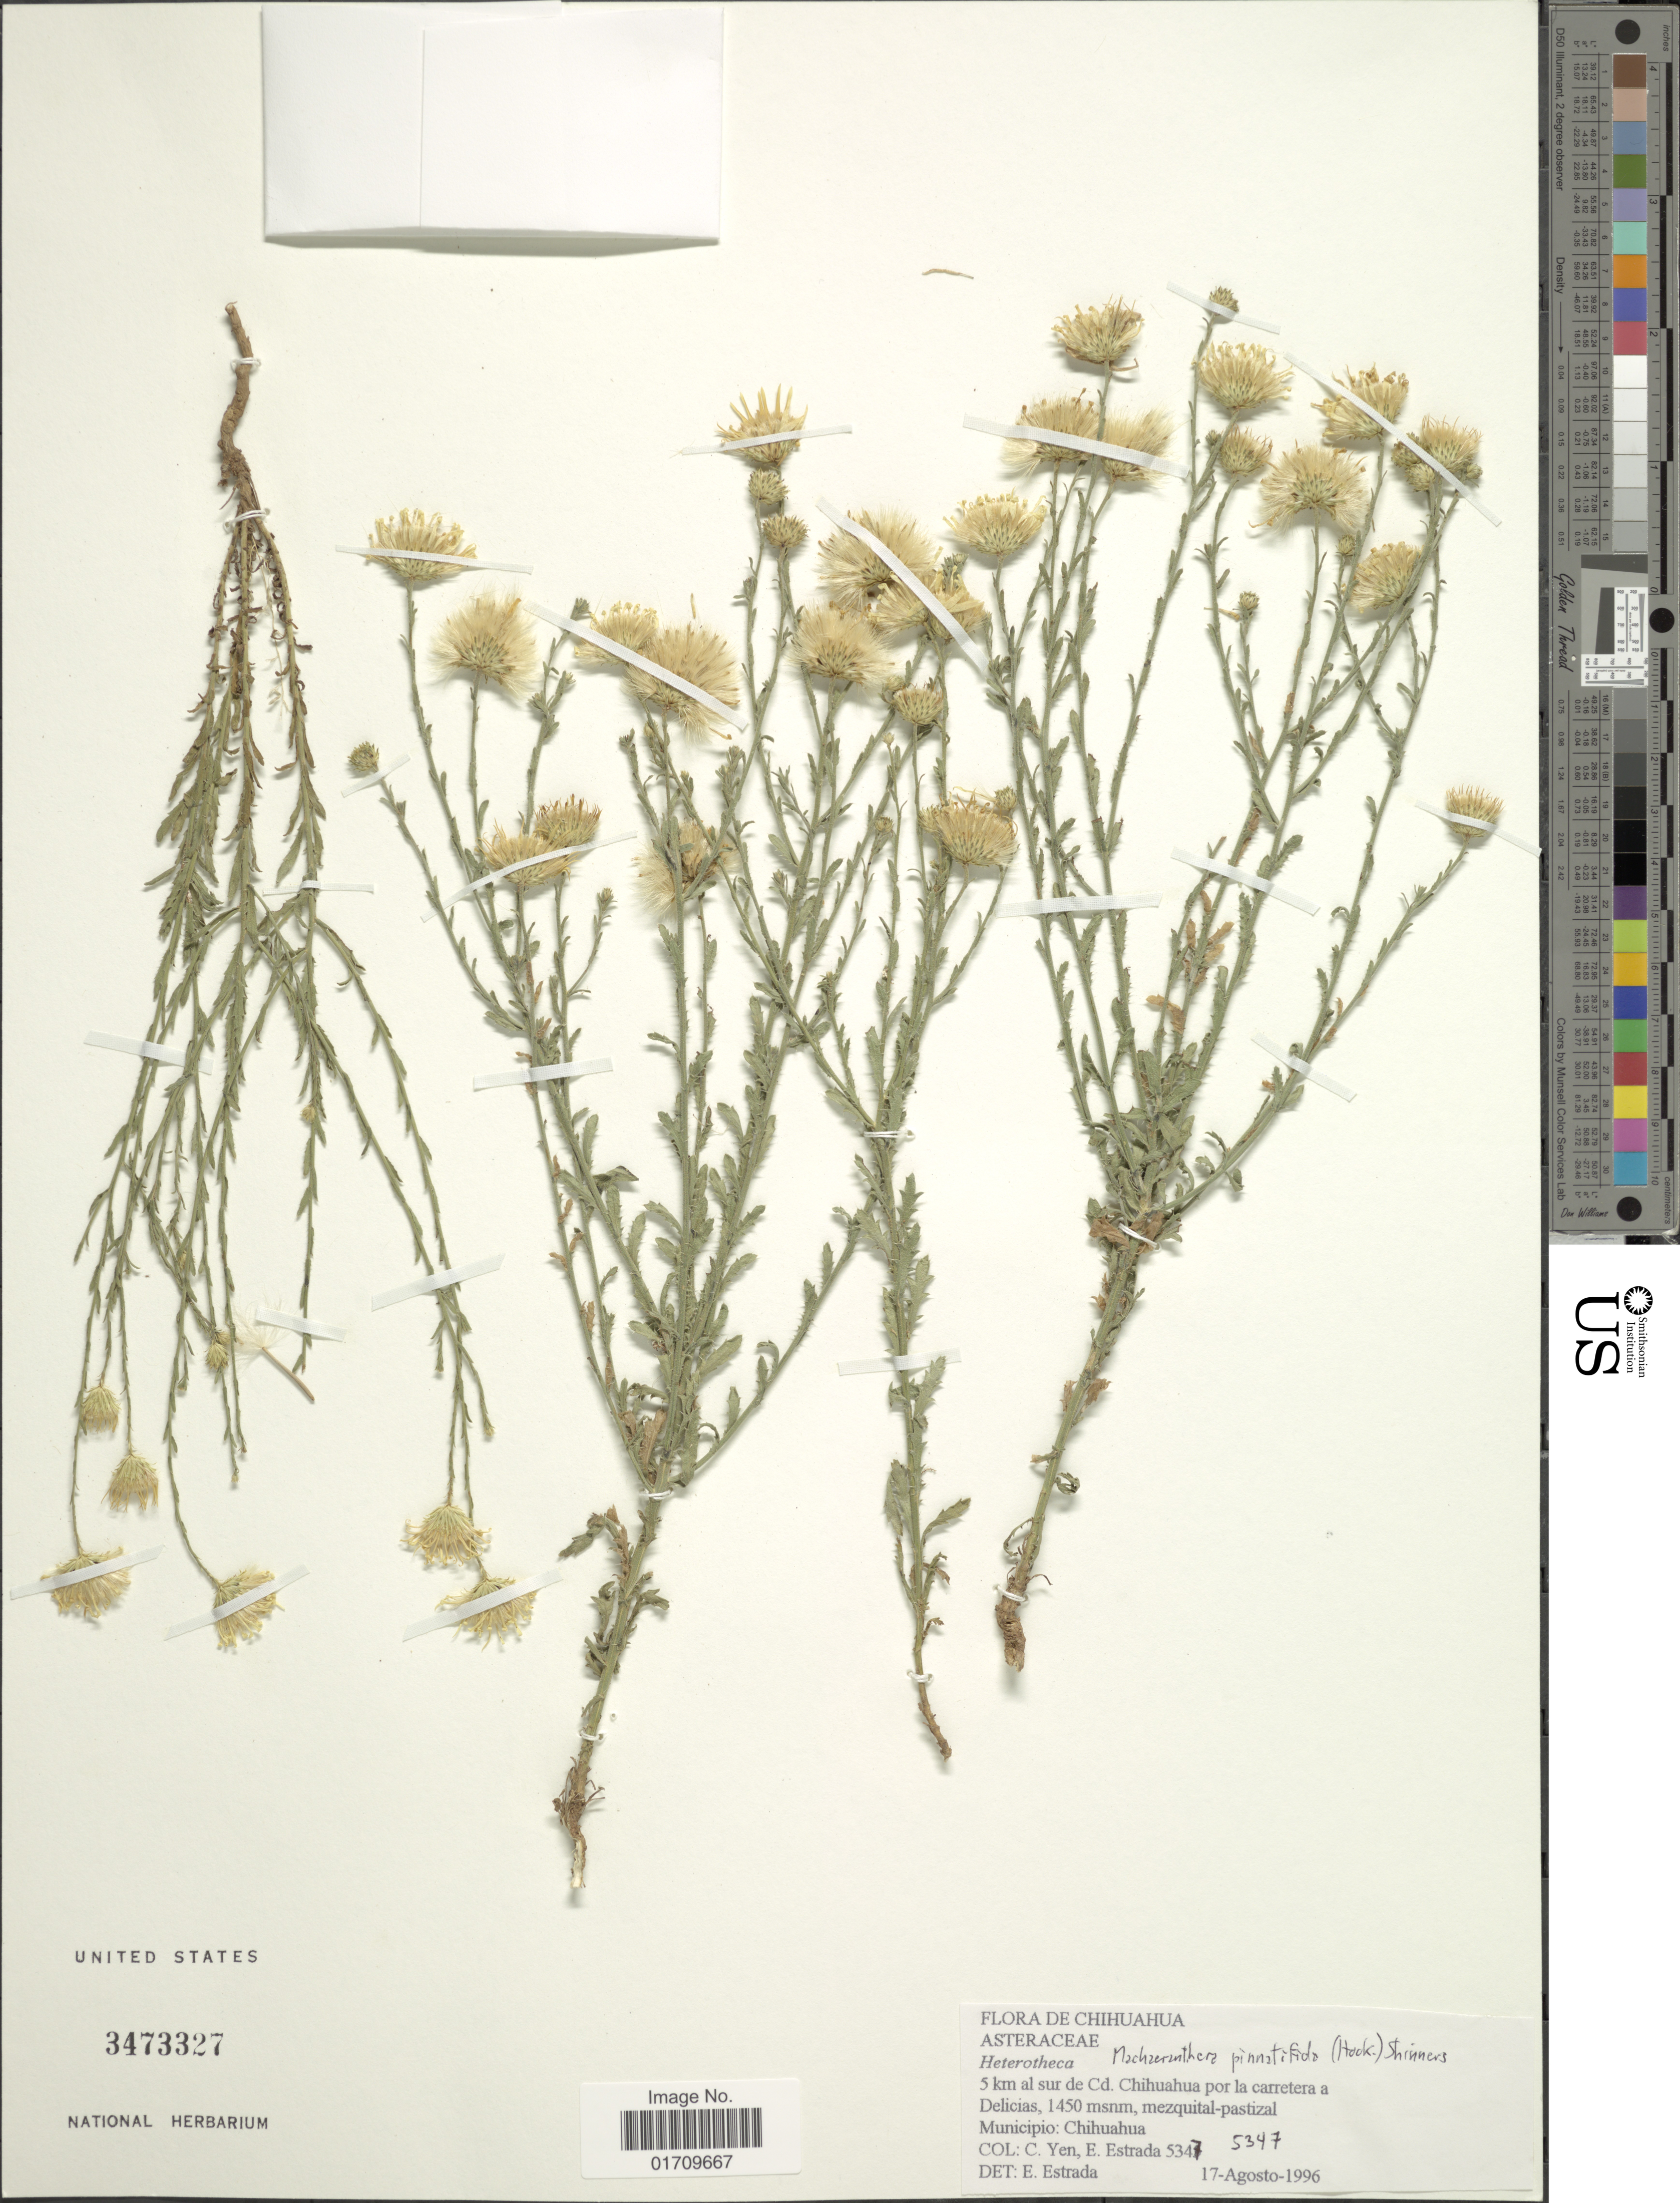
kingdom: Plantae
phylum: Tracheophyta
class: Magnoliopsida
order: Asterales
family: Asteraceae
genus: Machaeranthera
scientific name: Machaeranthera pinnatifida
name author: (Hook.) Shinners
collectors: C. Yen & E. Estrada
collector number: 5347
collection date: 1996-08-17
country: Mexico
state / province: Chihuahua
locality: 5 km al sur de Cd. Chihuahua por la carretera a Delicias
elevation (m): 1450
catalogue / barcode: US 3473327